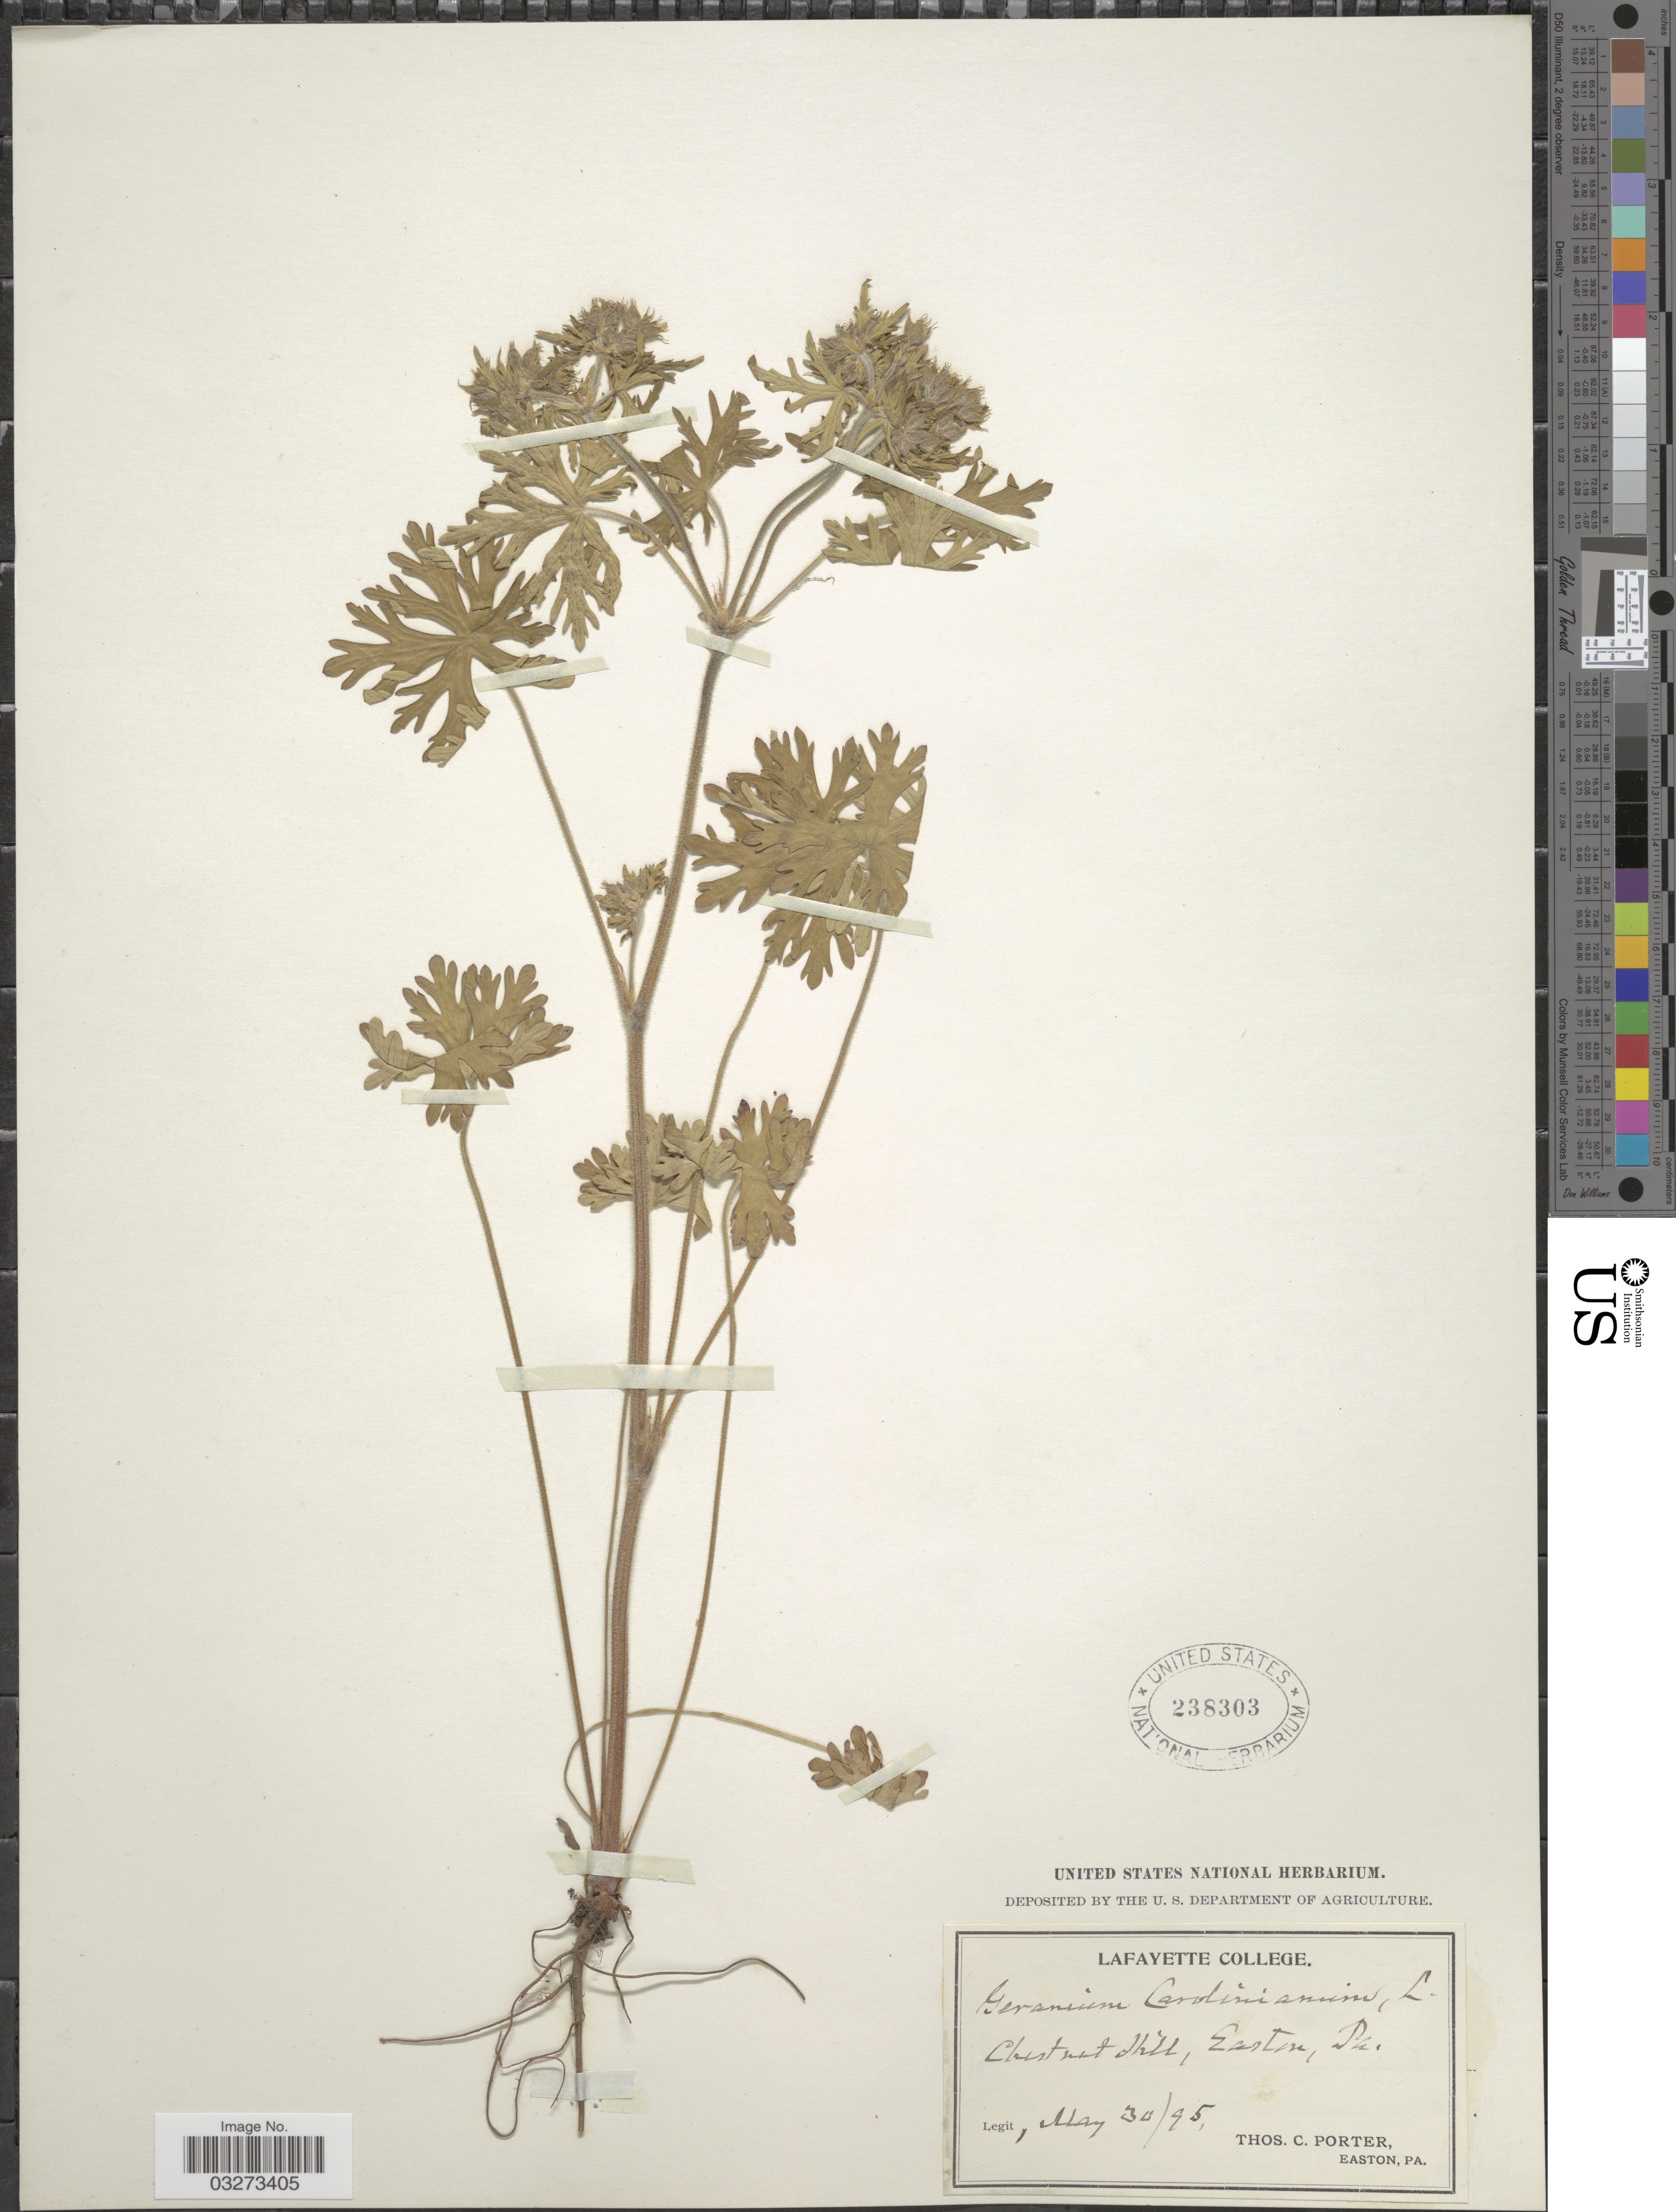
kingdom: Plantae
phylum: Tracheophyta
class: Magnoliopsida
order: Geraniales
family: Geraniaceae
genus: Geranium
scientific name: Geranium carolinianum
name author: L.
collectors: T. Porter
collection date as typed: Transcribed d/m/y: 30/5/95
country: United States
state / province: Pennsylvania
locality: Chestnut Hill, Easton.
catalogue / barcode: US 238303